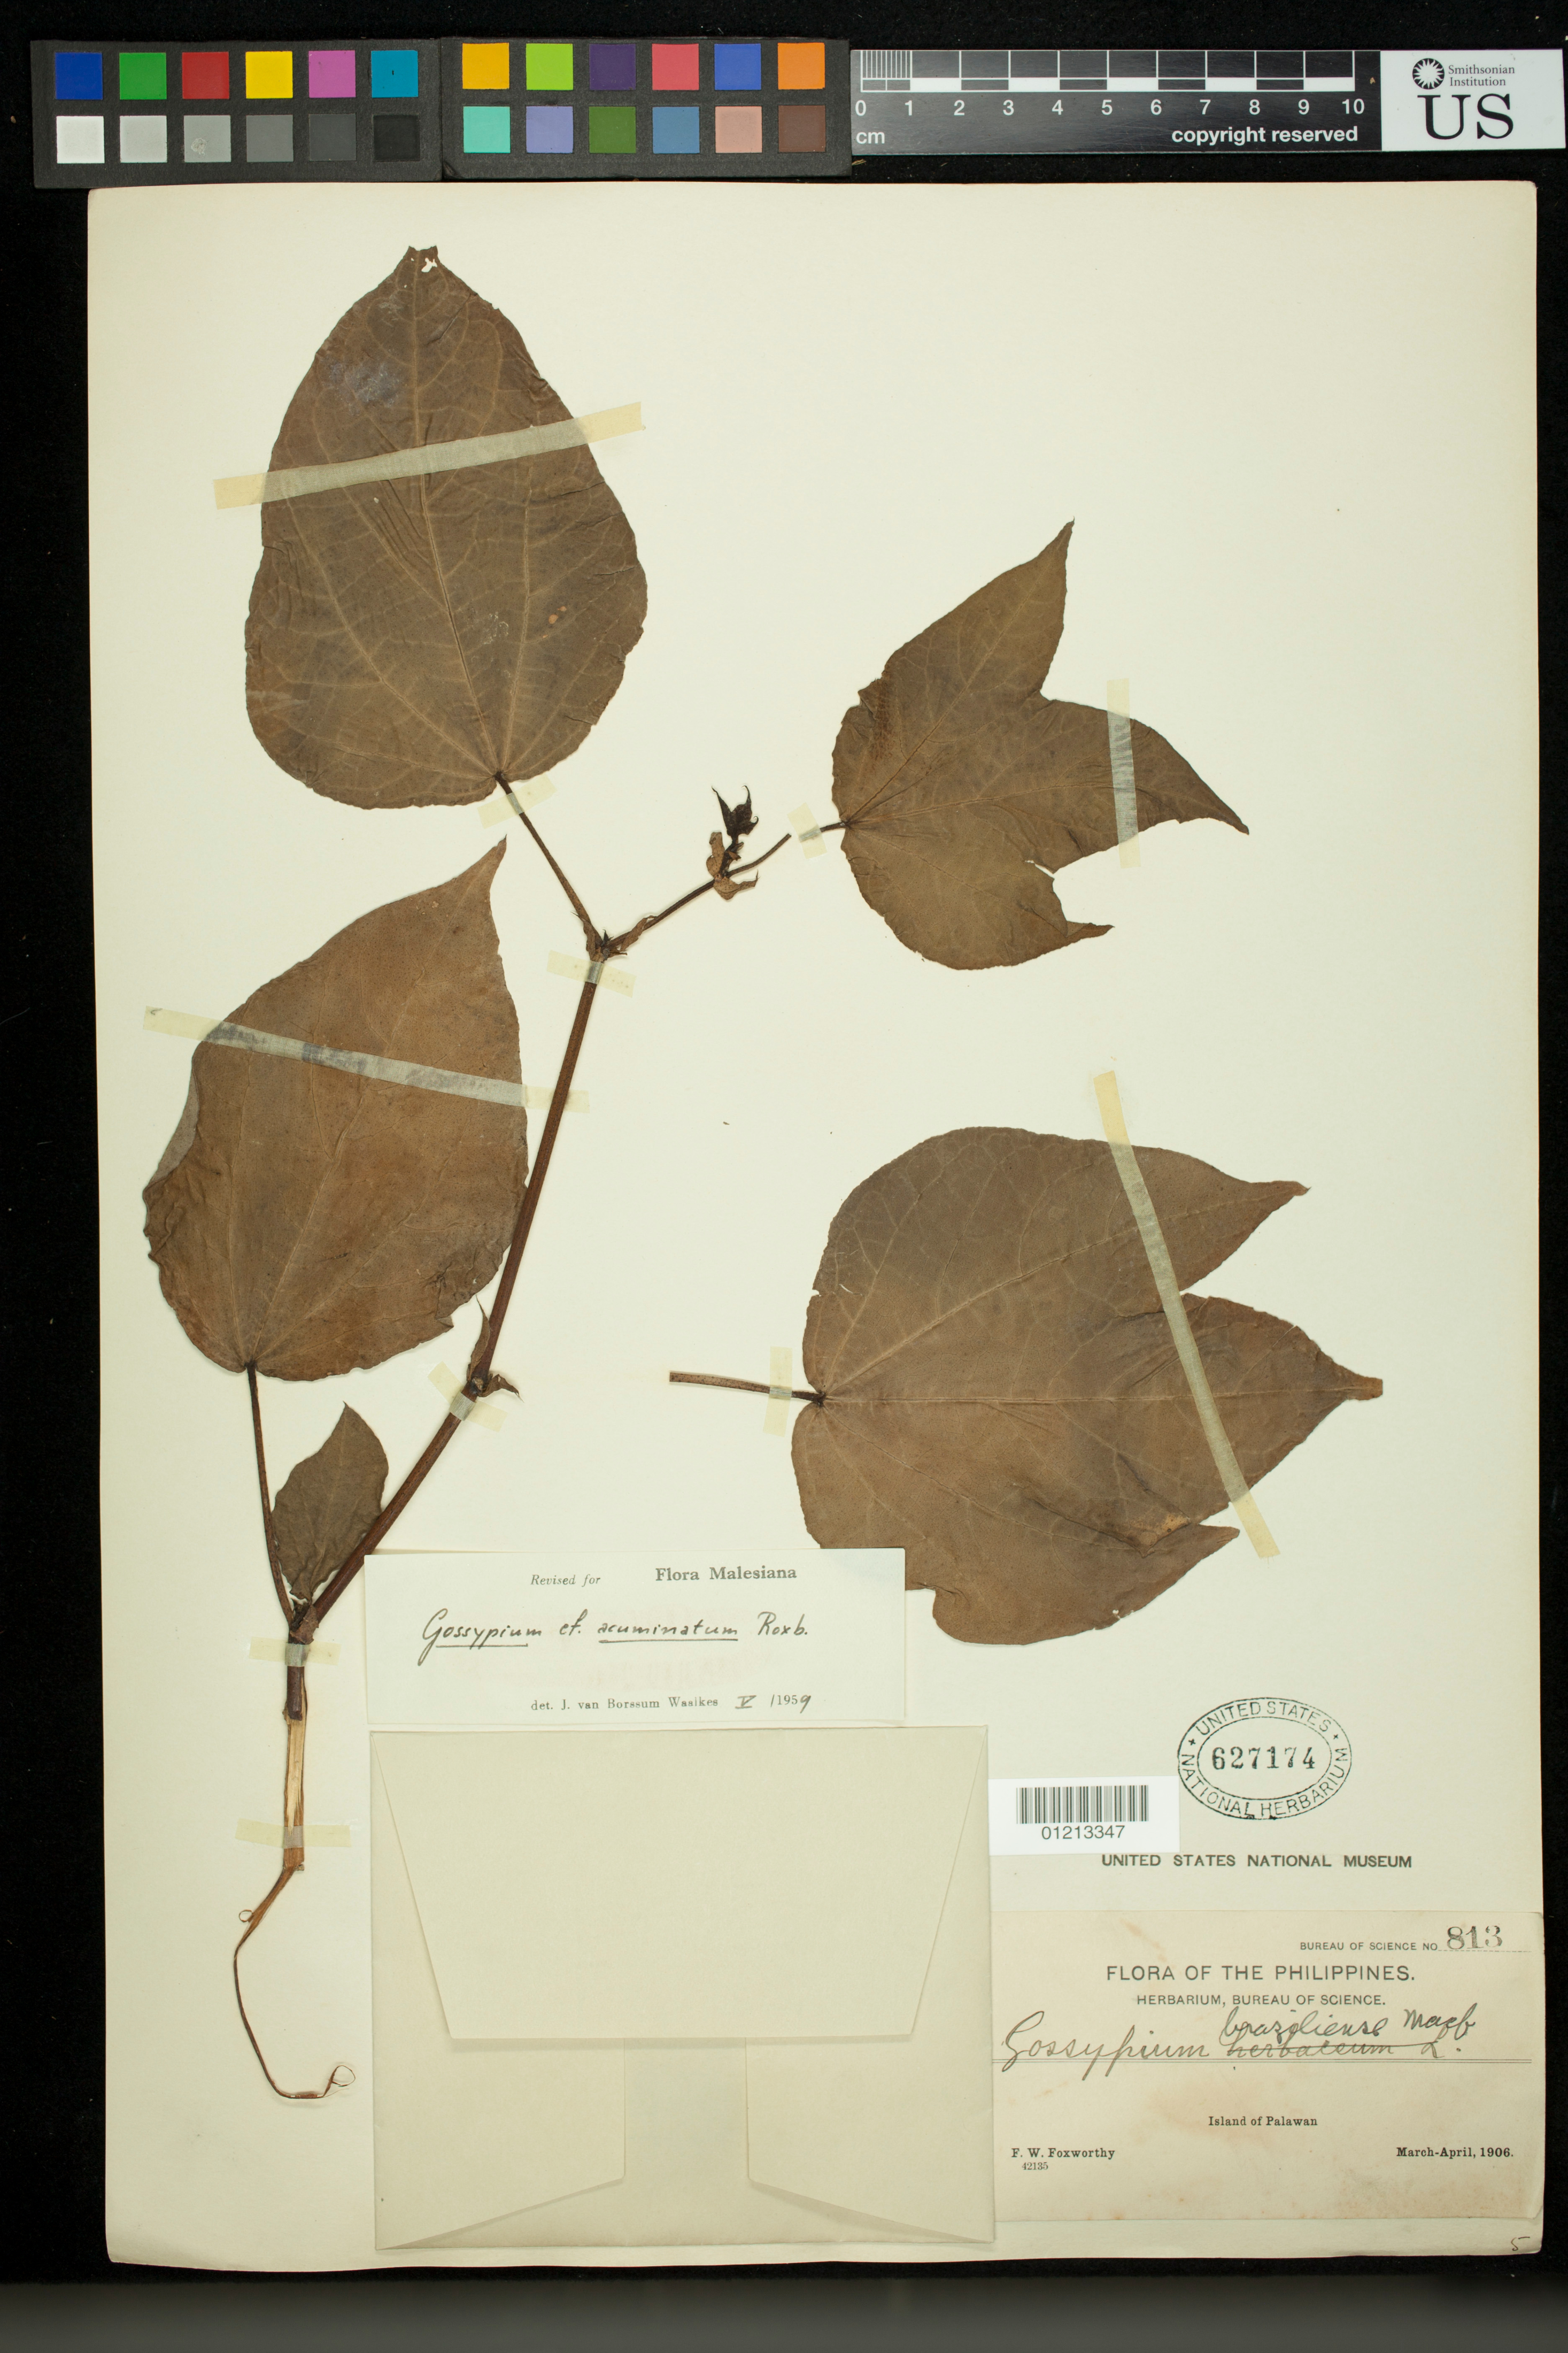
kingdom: Plantae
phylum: Tracheophyta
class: Magnoliopsida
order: Malvales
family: Malvaceae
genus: Gossypium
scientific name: Gossypium acuminatum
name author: Roxb. ex G. Don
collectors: F. W. Foxworthy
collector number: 813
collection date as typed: Mar 1906 to -- Apr 1906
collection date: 1906-03/1906-04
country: Philippines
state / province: Mimaropa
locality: Island of Palawan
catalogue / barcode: US 627174